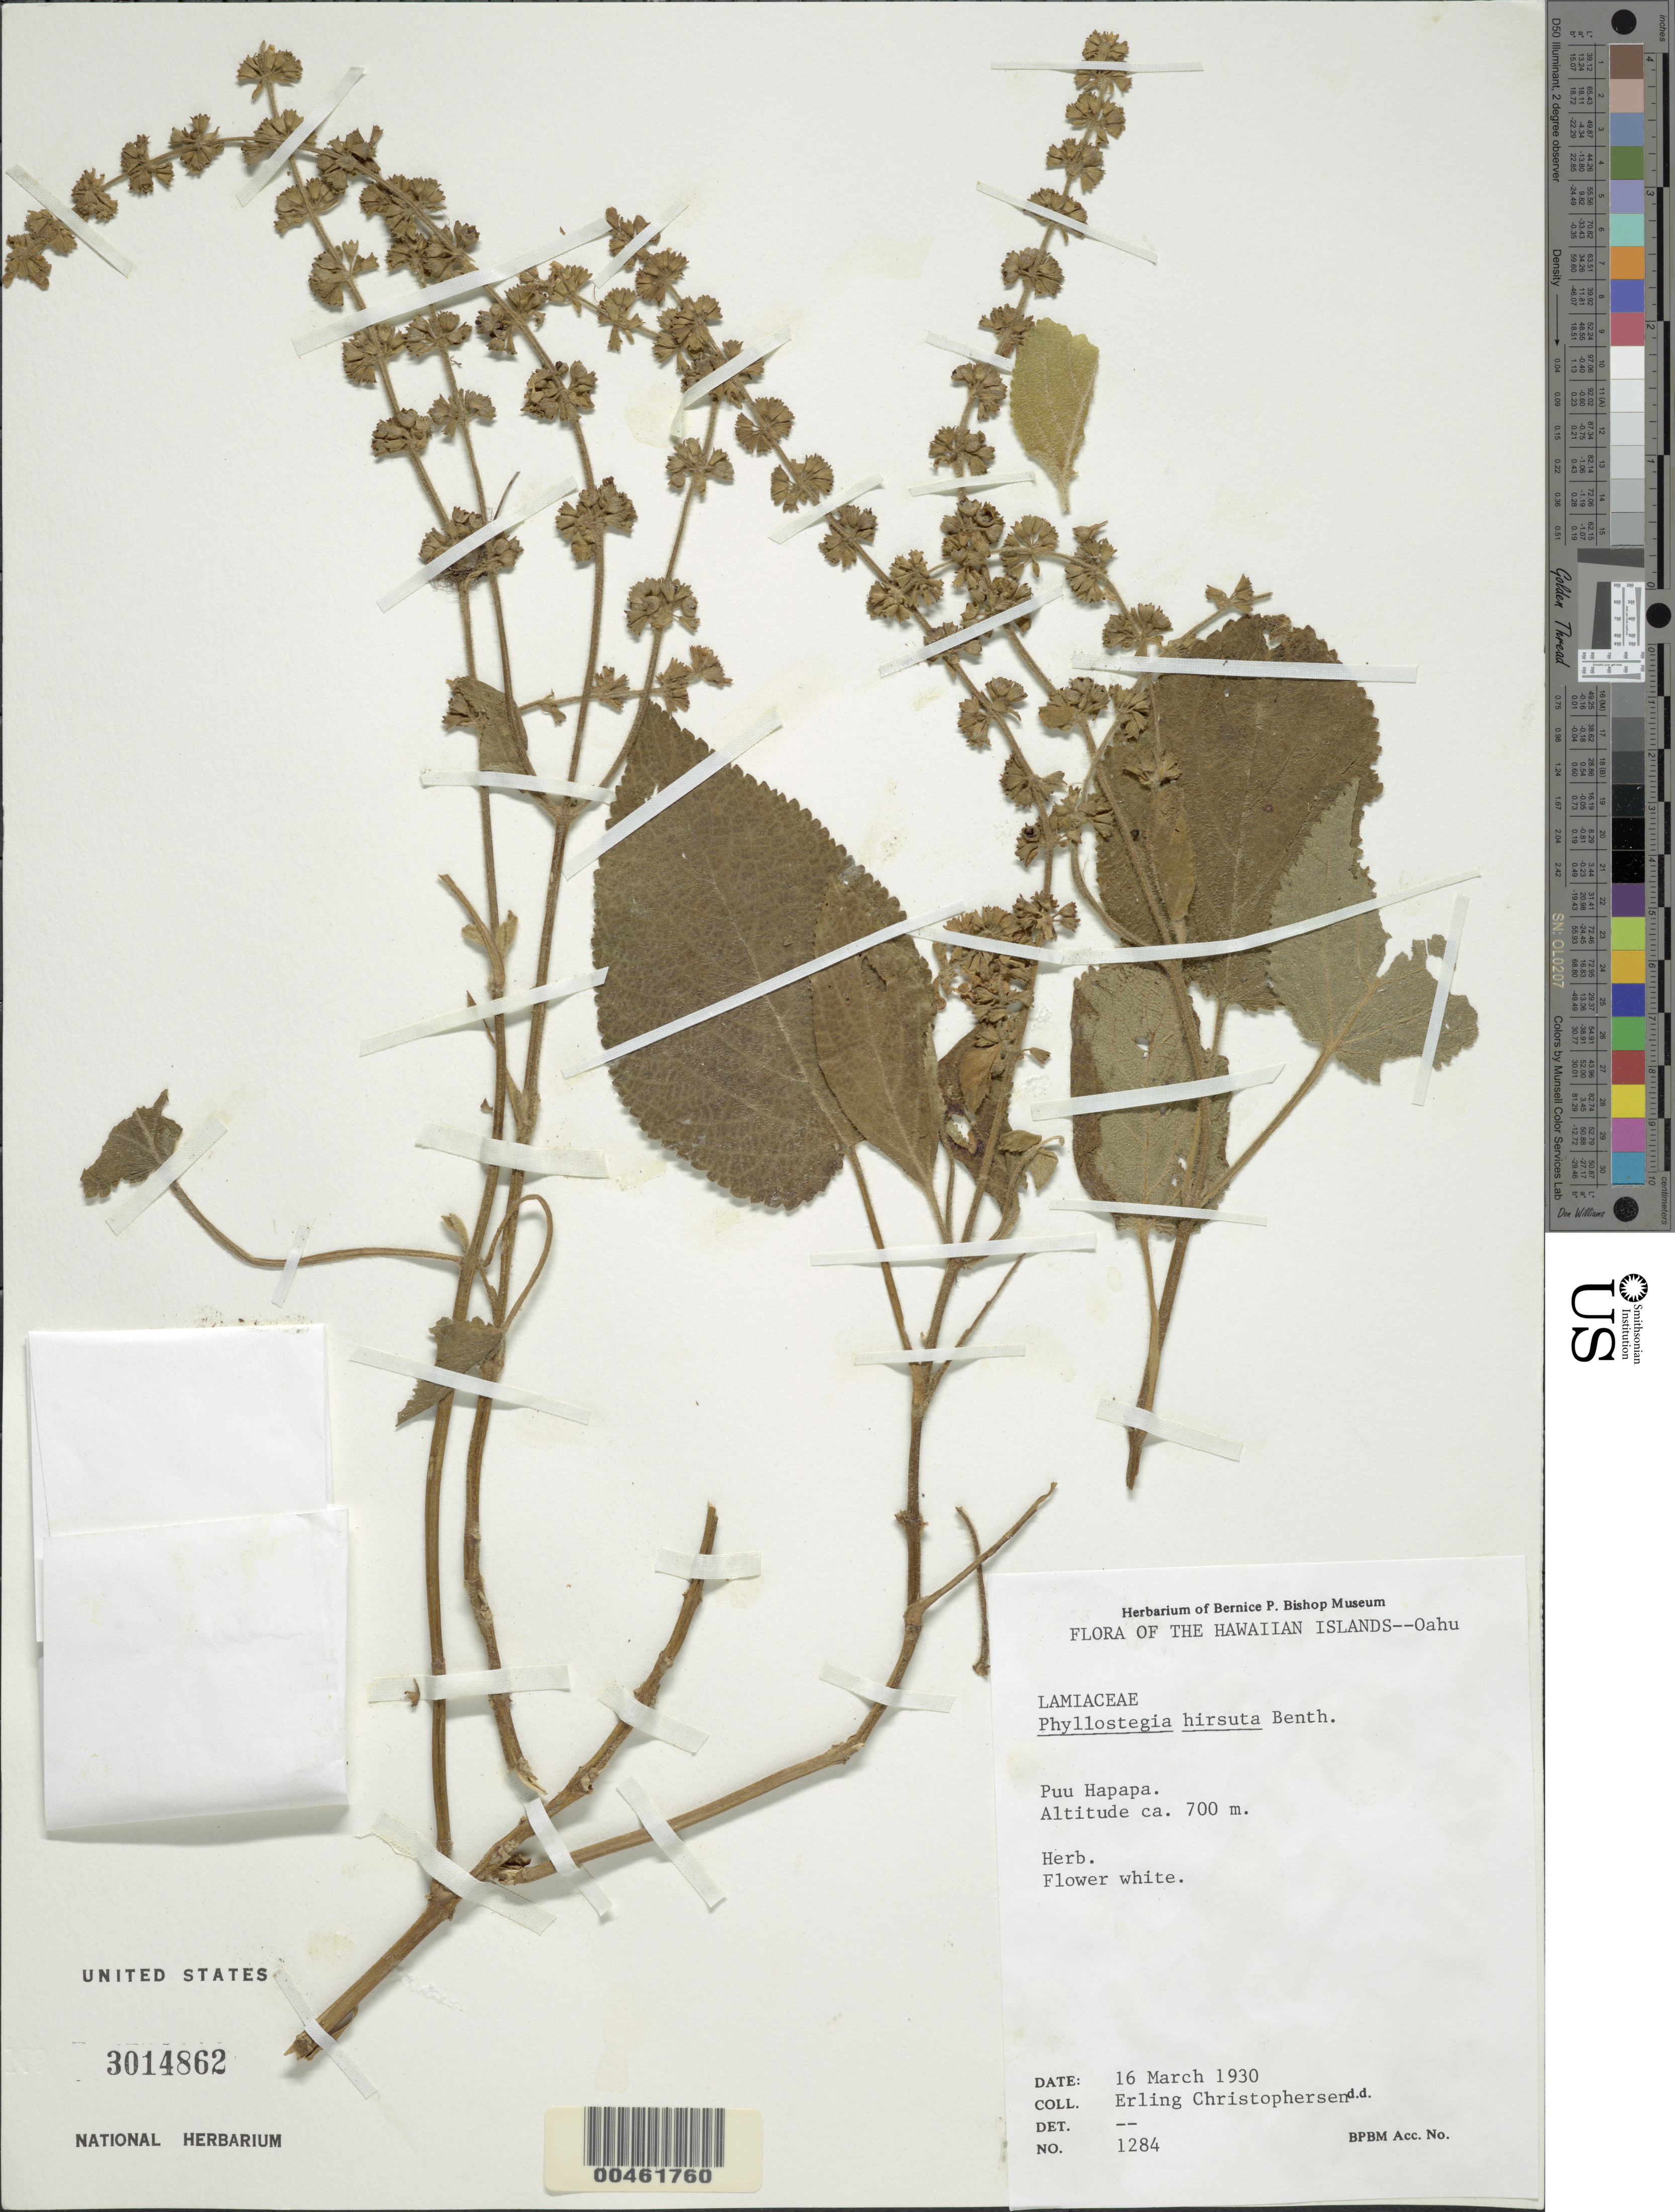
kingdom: Plantae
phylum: Tracheophyta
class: Magnoliopsida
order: Lamiales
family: Lamiaceae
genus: Phyllostegia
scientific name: Phyllostegia hirsuta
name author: Benth.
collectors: E. Christophersen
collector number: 1284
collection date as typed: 16 Mar 1930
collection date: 1930-03-16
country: United States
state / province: Hawaii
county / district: Honolulu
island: Oahu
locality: Puu Hapapa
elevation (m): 700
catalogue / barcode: US 3014862